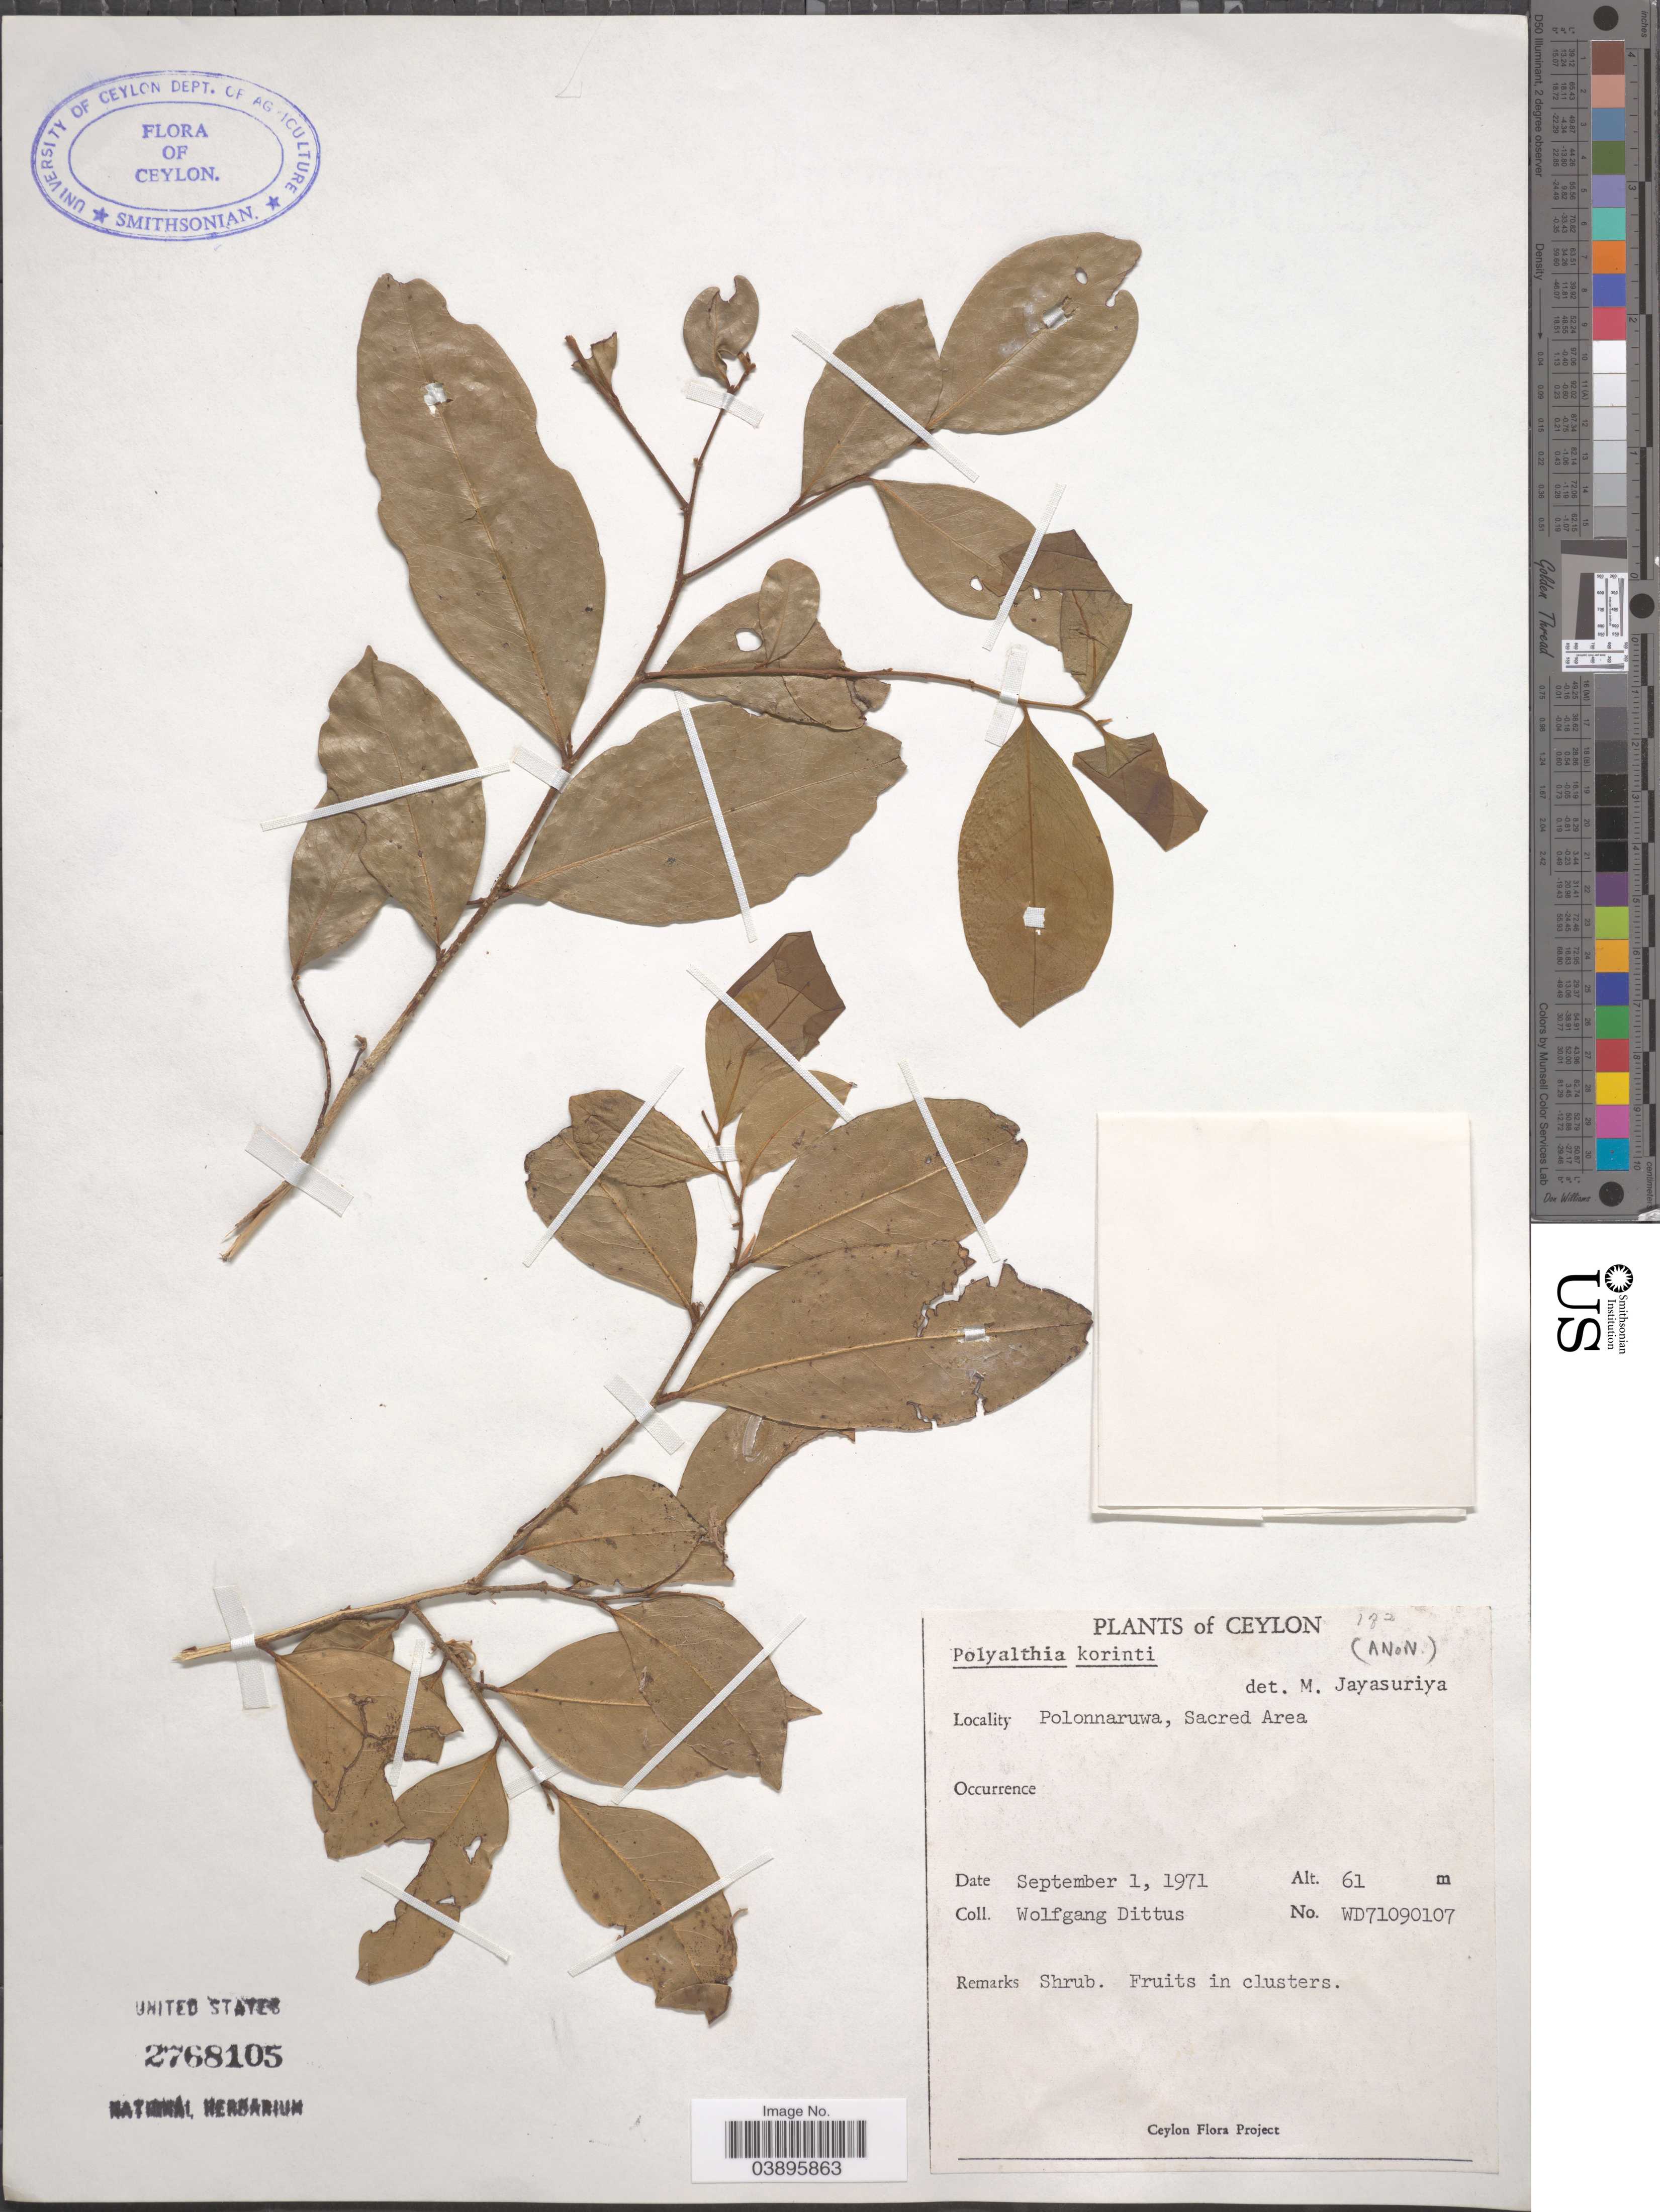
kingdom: Plantae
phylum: Tracheophyta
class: Magnoliopsida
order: Magnoliales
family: Annonaceae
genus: Polyalthia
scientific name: Polyalthia korinti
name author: (Dunal) Thwaites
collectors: W. Dittus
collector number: WD71090107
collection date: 1971-09-01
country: Sri Lanka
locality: Ceylon. Polonnaruwa, Sacred Area.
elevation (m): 61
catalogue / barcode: US 2768105